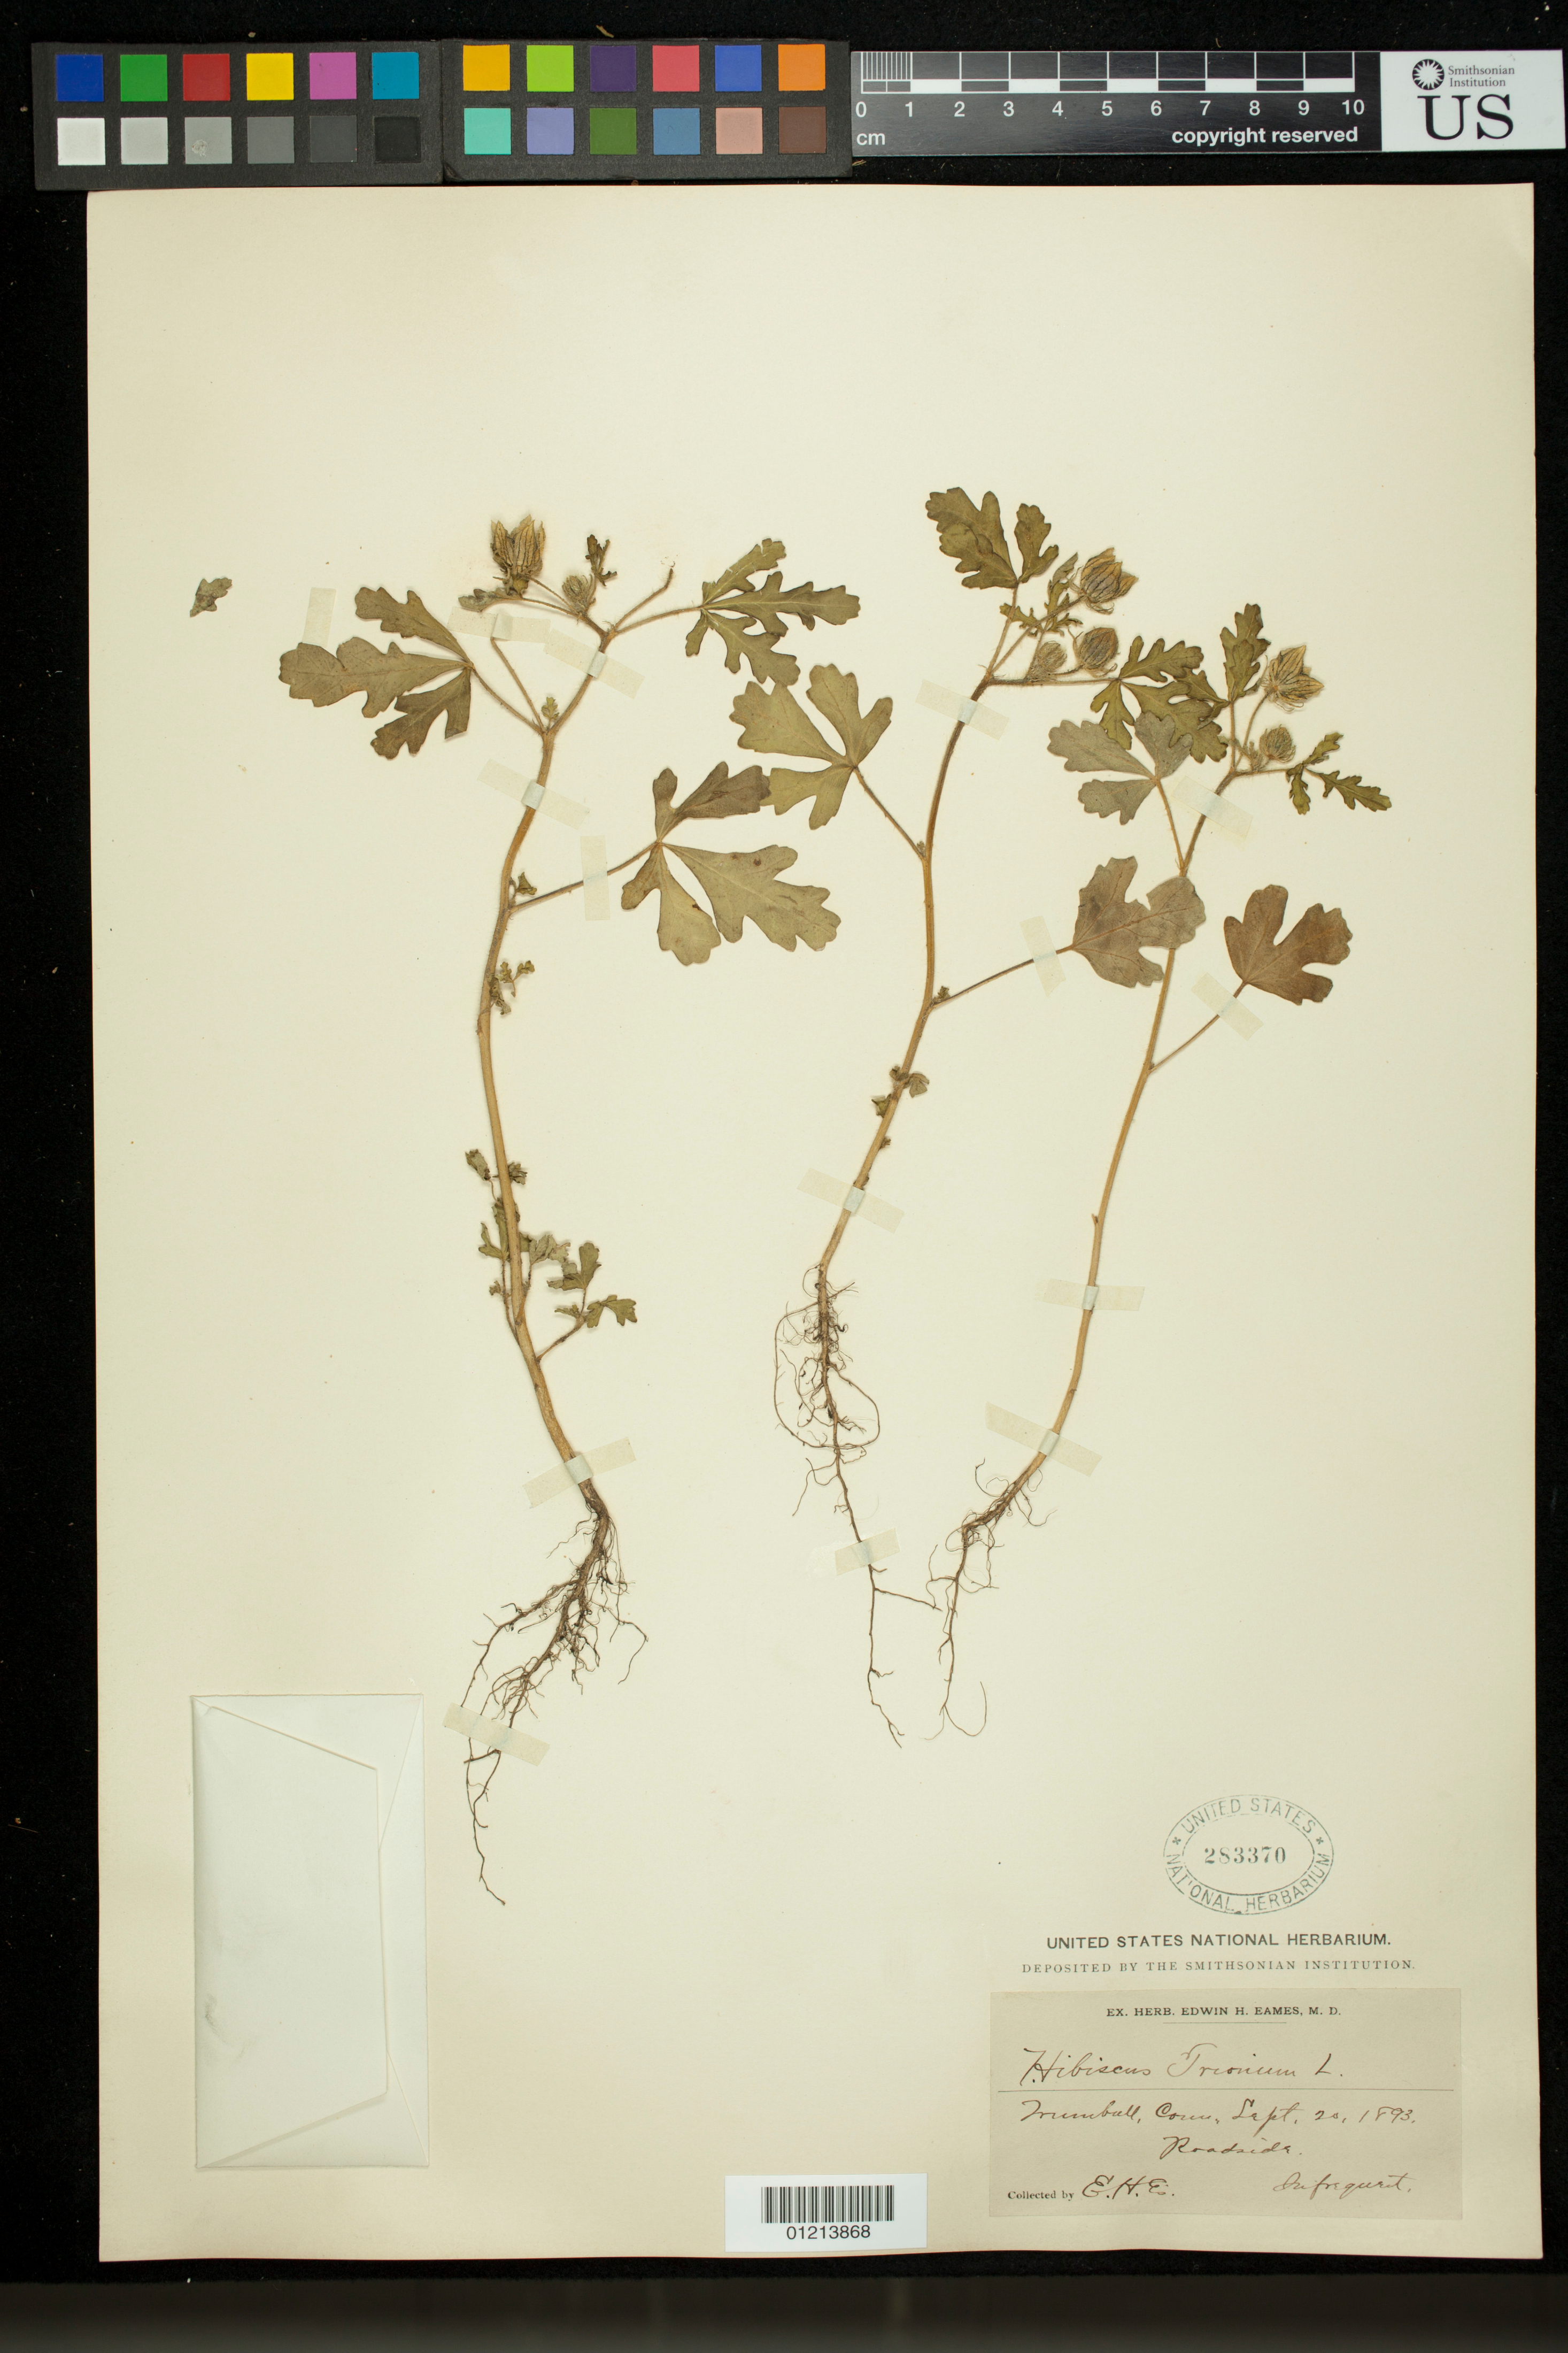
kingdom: Plantae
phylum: Tracheophyta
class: Magnoliopsida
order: Malvales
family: Malvaceae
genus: Hibiscus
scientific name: Hibiscus trionum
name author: L.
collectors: E. H. Eames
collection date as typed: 20 Sep 1893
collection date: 1893-09-20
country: United States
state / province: Connecticut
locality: Trumbull. Roadside.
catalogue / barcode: US 283370